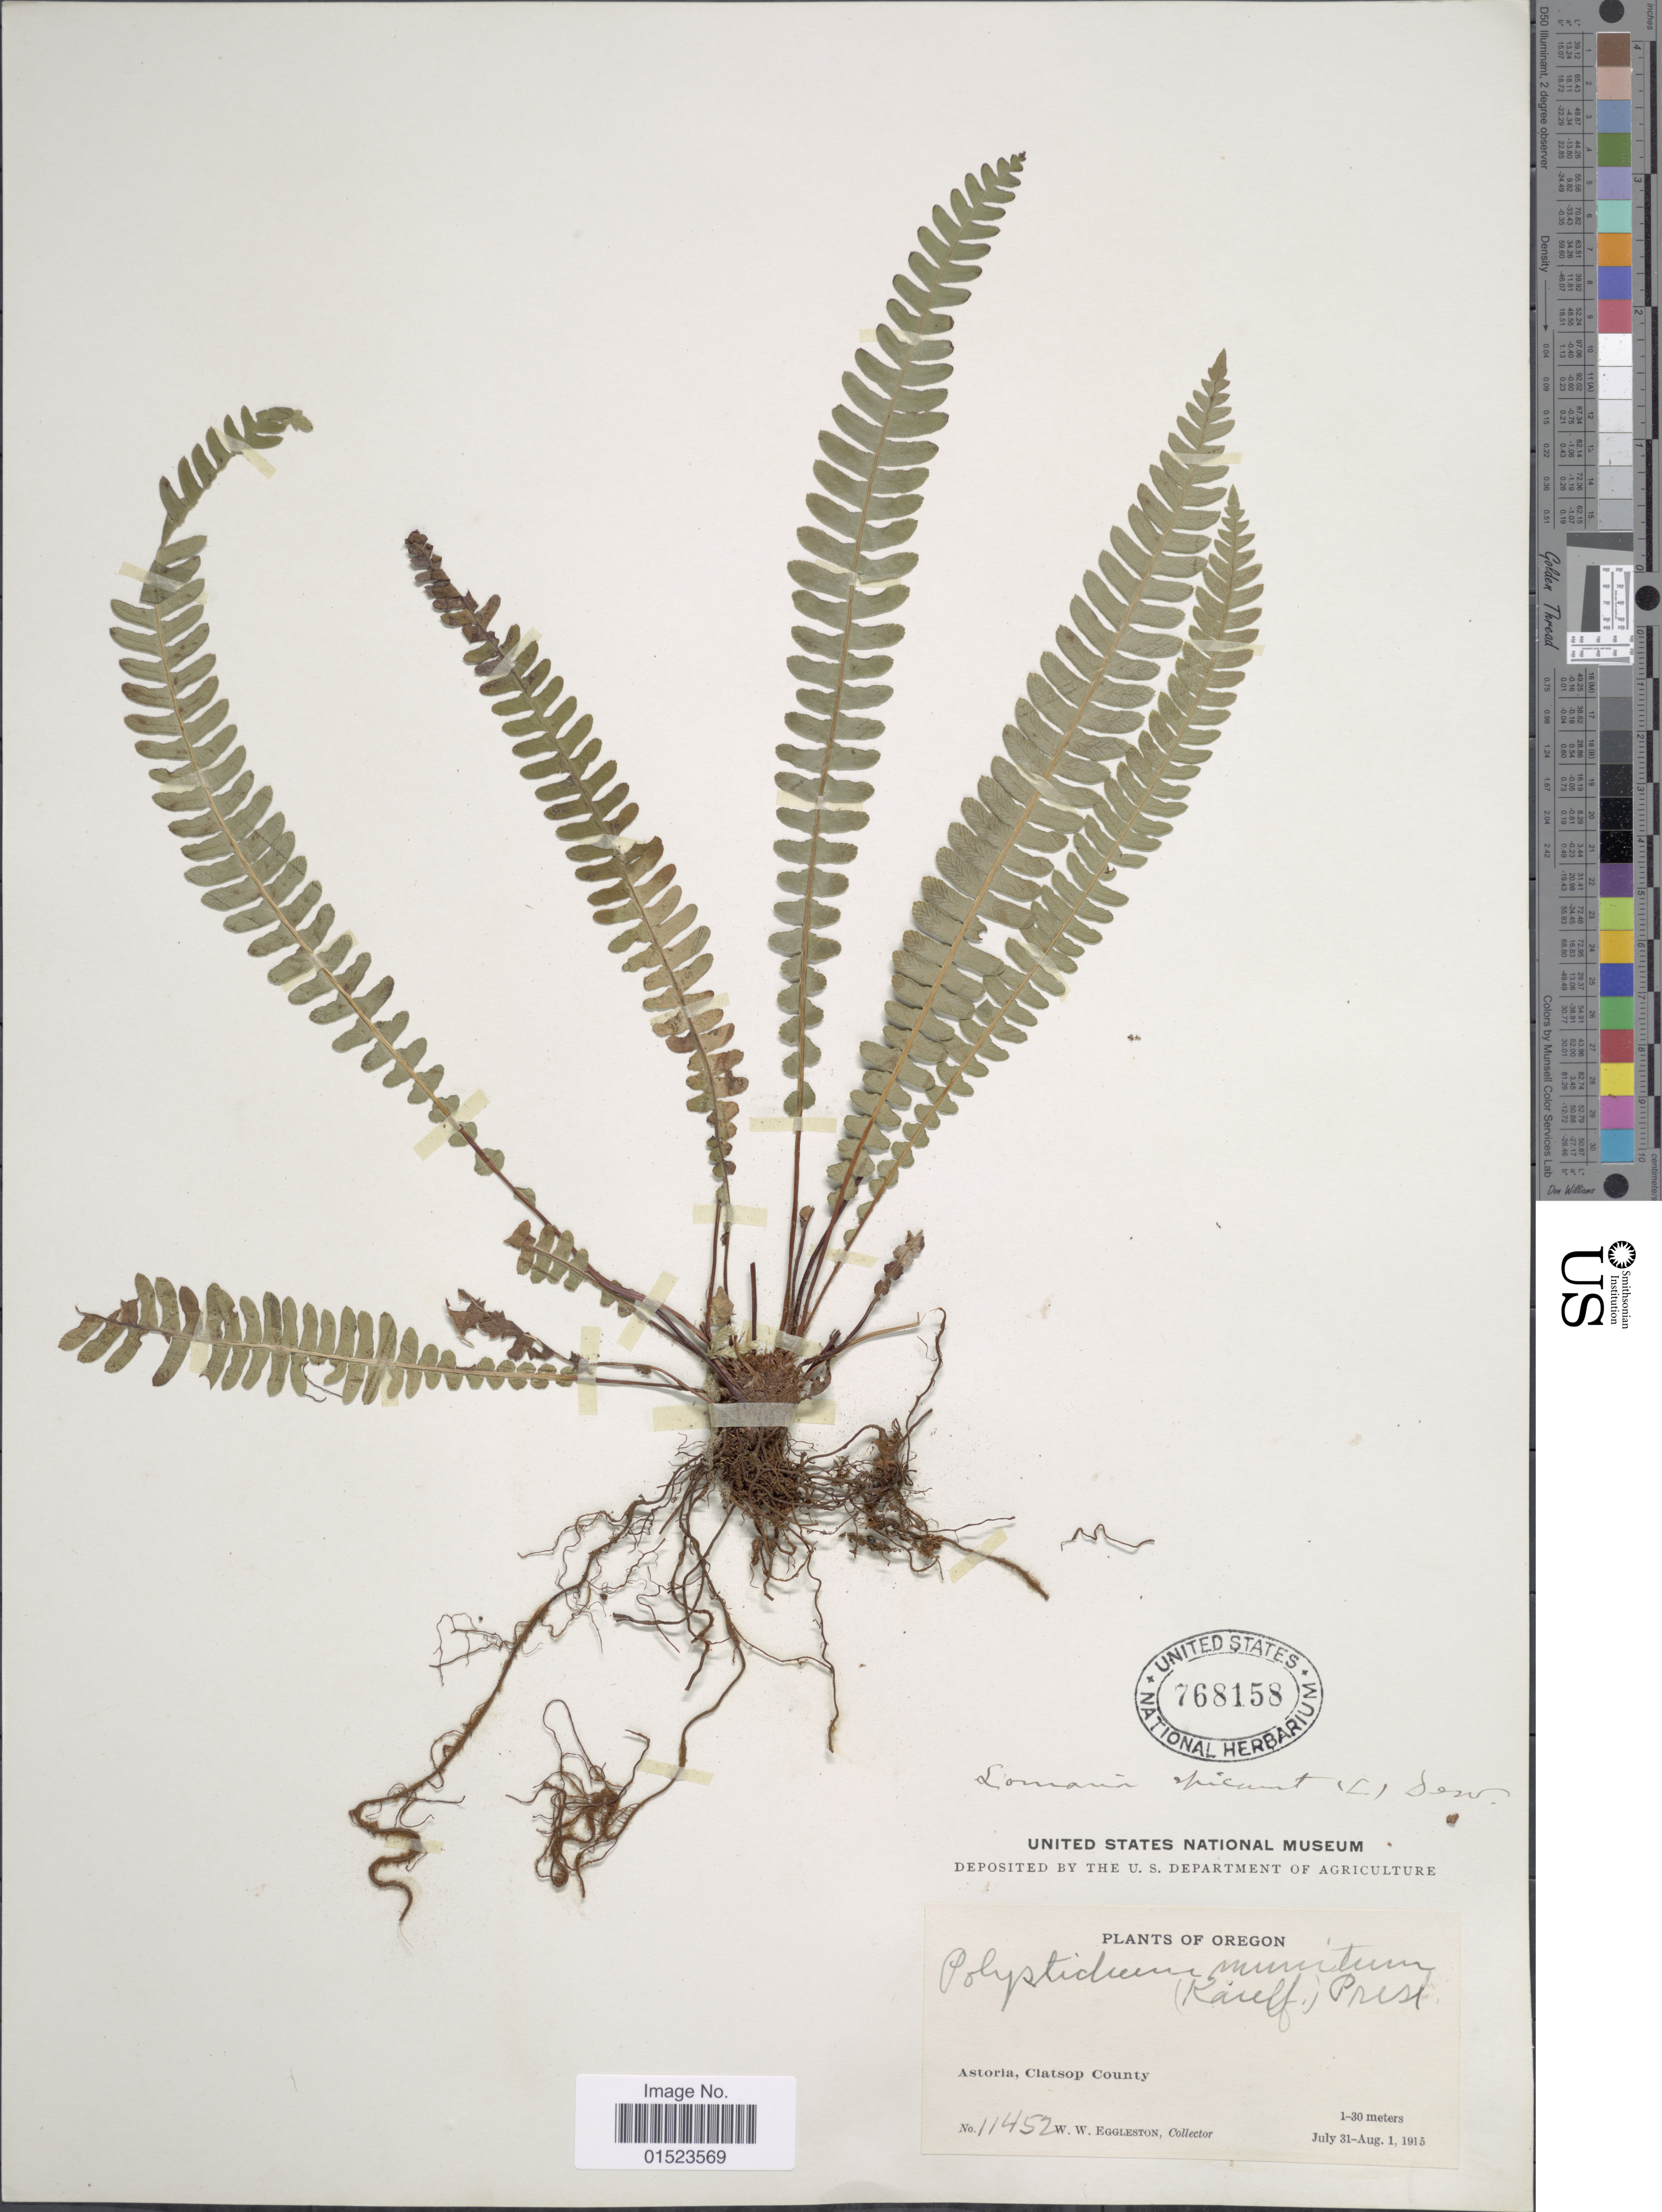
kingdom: Plantae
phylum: Tracheophyta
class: Polypodiopsida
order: Polypodiales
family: Blechnaceae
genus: Blechnum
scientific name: Blechnum spicant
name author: (L.) Sm.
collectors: W. W. Eggleston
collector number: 11452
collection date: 1915-07-31/1915-08-01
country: United States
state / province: Oregon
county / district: Clatsop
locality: Astoria, Clatsop County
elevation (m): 1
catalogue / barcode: US 768158